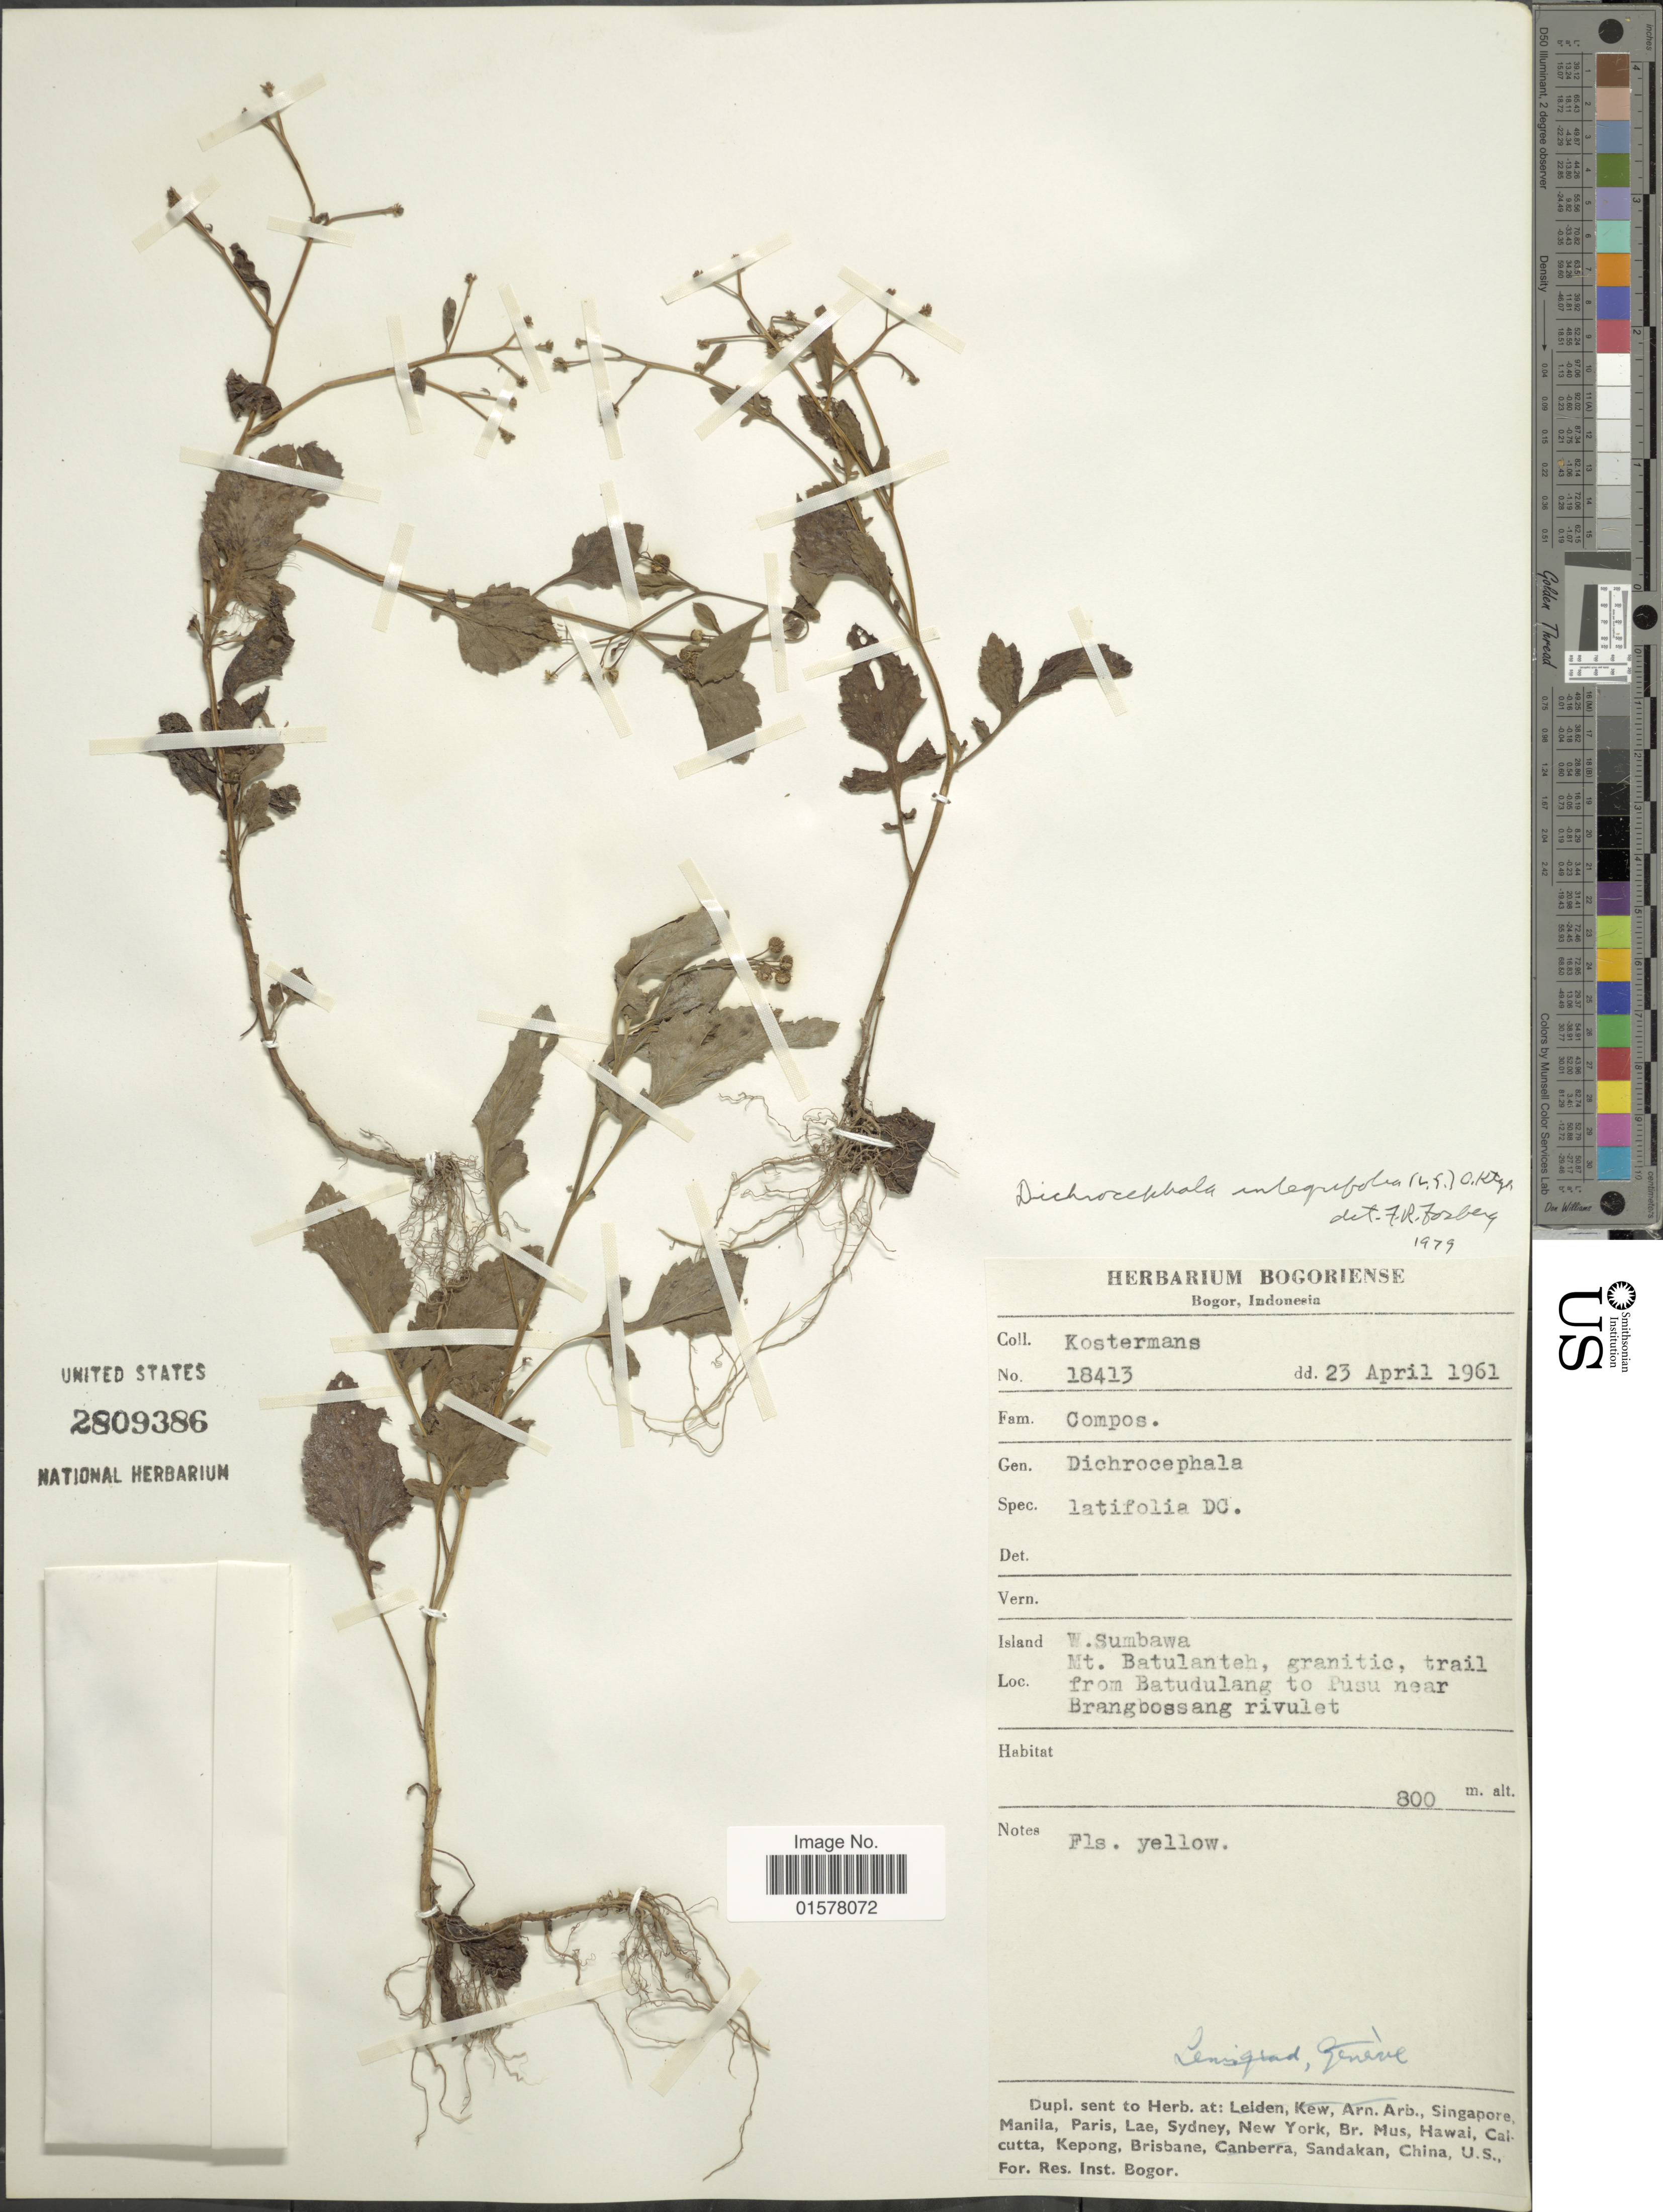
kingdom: Plantae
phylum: Tracheophyta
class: Magnoliopsida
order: Asterales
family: Asteraceae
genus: Dichrocephala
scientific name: Dichrocephala integrifolia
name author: (L. f.) Kuntze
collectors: Kostermans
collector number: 18413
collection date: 1961-04-23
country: Indonesia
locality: Bogor, Indonesia, W. Sumbawa, Mt. Batulanteh, trail from Batudulang to Pusu near Brangbossang rivulet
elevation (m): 800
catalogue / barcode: US 2909386